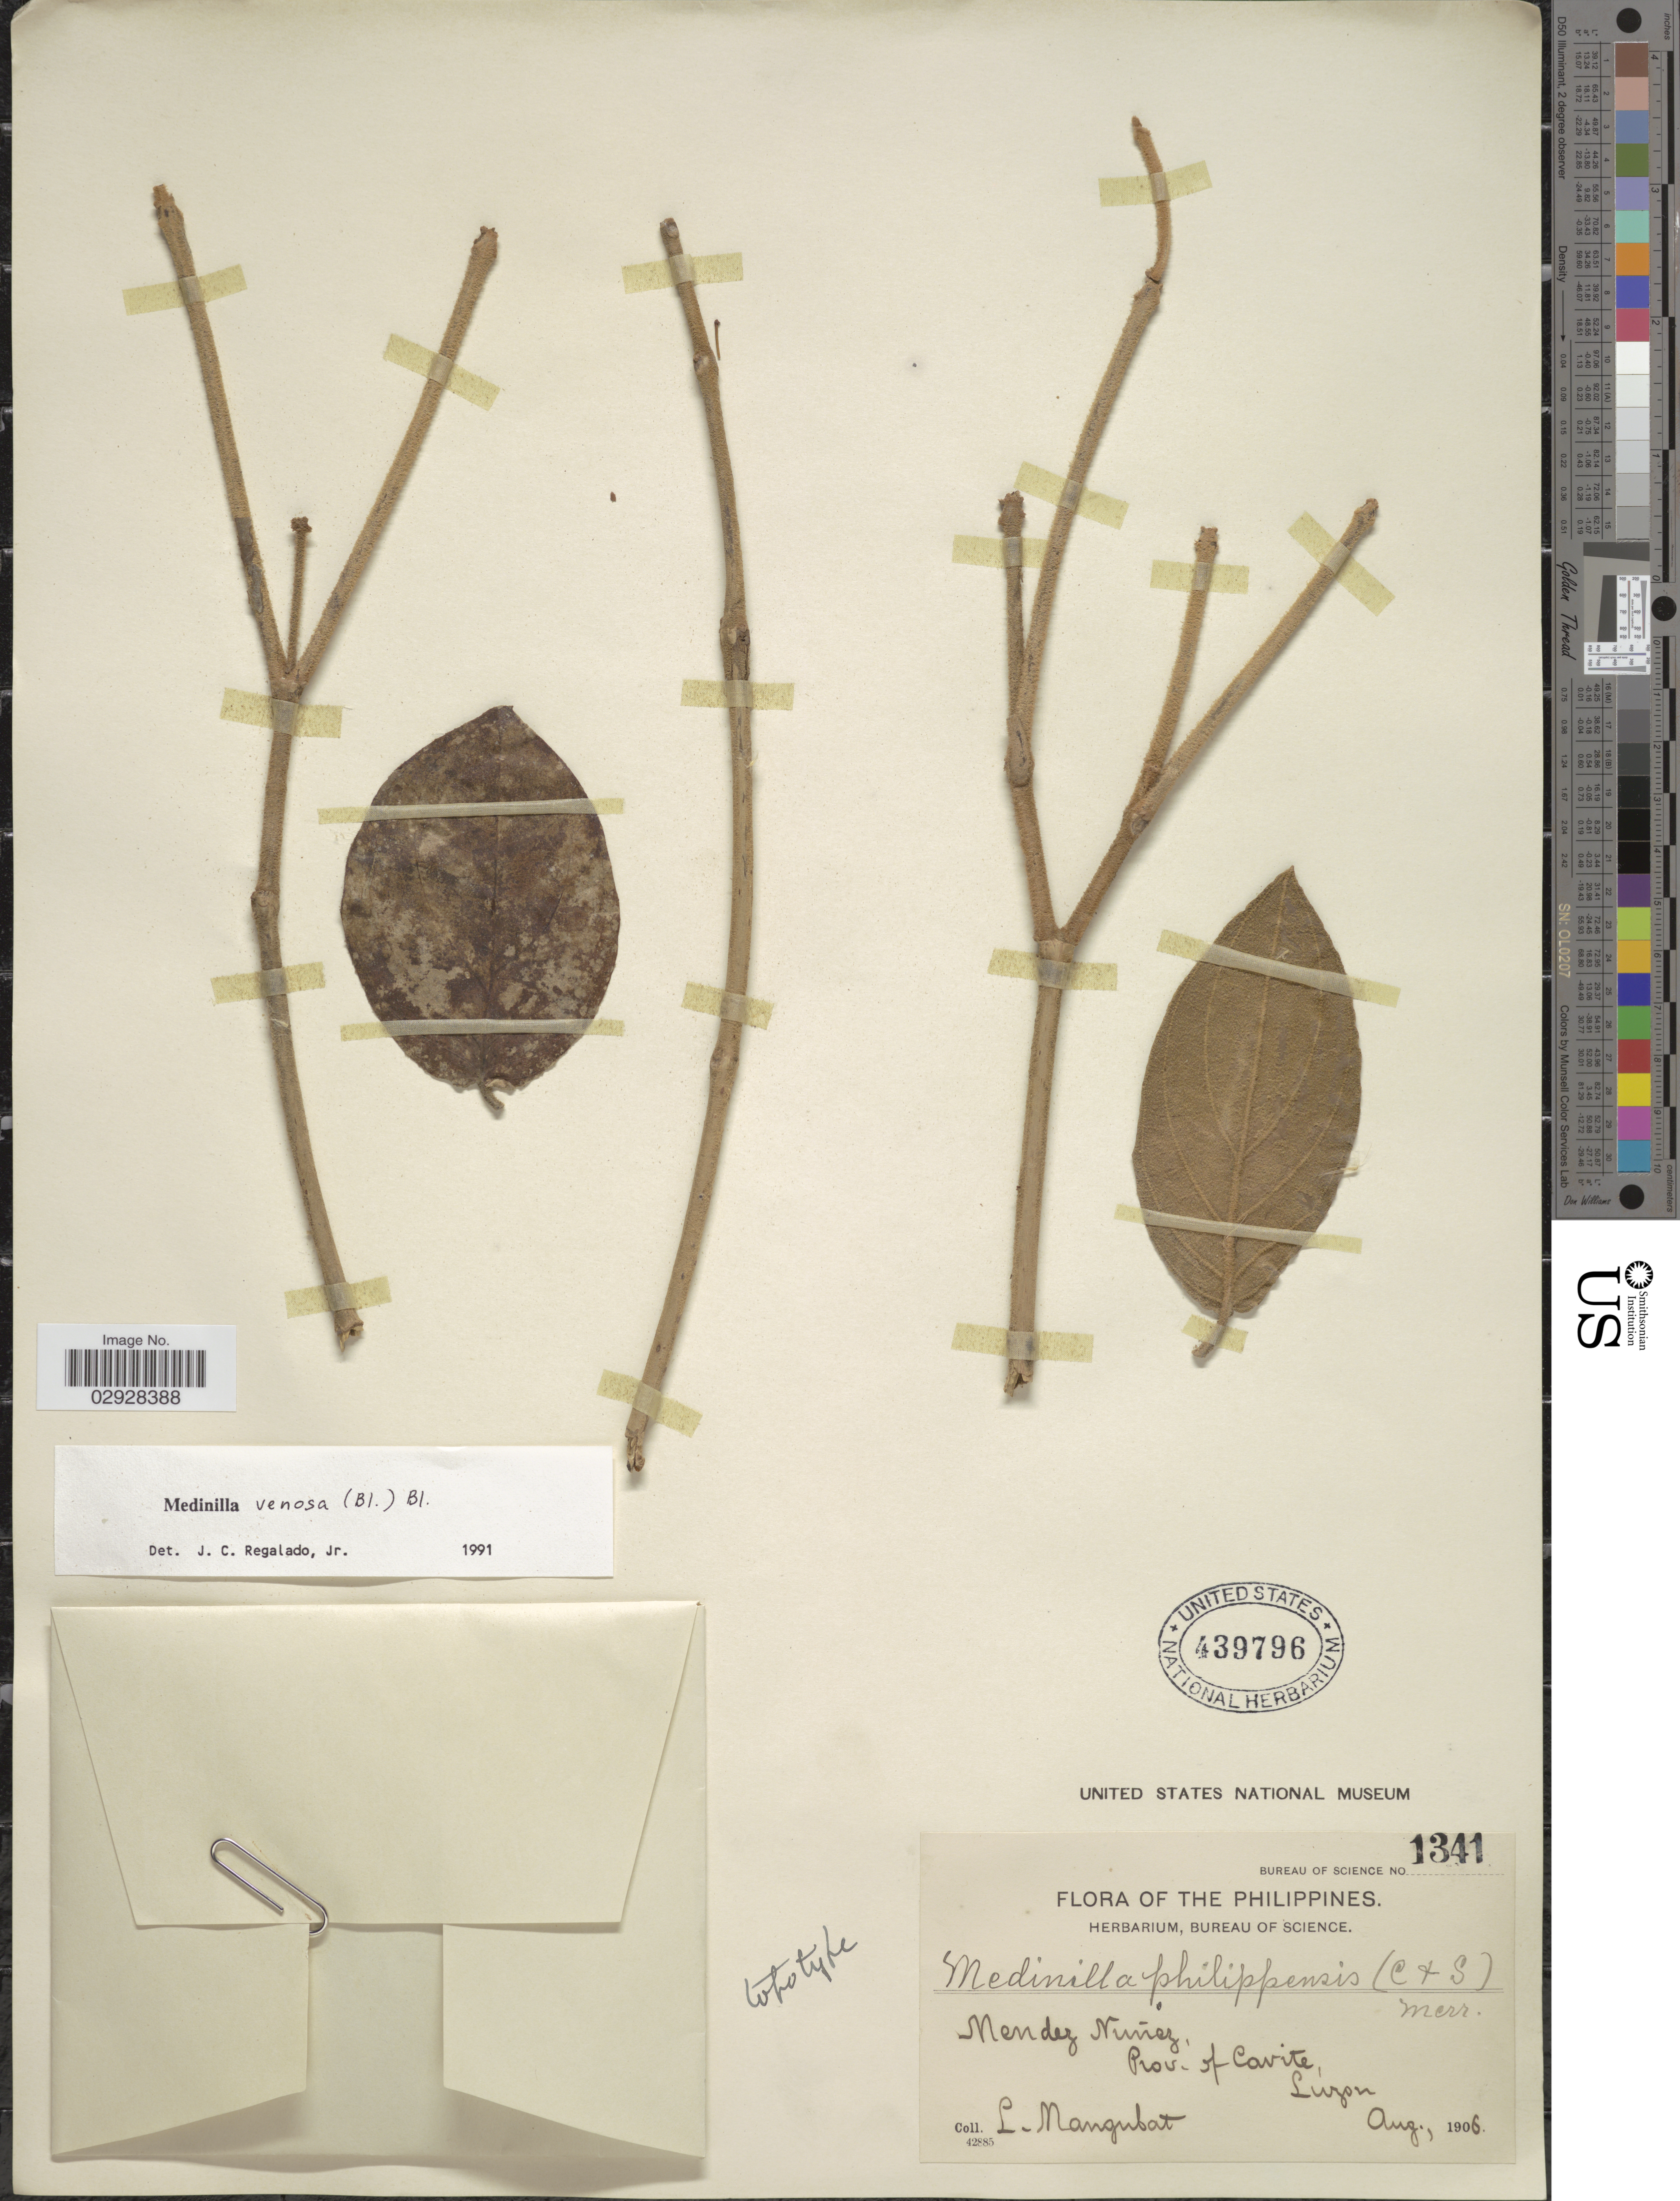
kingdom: Plantae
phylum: Tracheophyta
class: Magnoliopsida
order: Myrtales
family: Melastomataceae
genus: Medinilla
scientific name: Medinilla venosa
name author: (Blume) Blume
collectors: L. Mangubat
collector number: Bureau of Science 1341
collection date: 1906-08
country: Philippines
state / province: Calabarzon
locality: Mendez Nuñez, Prov. of Cavite, Luzon.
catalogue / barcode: US 439796